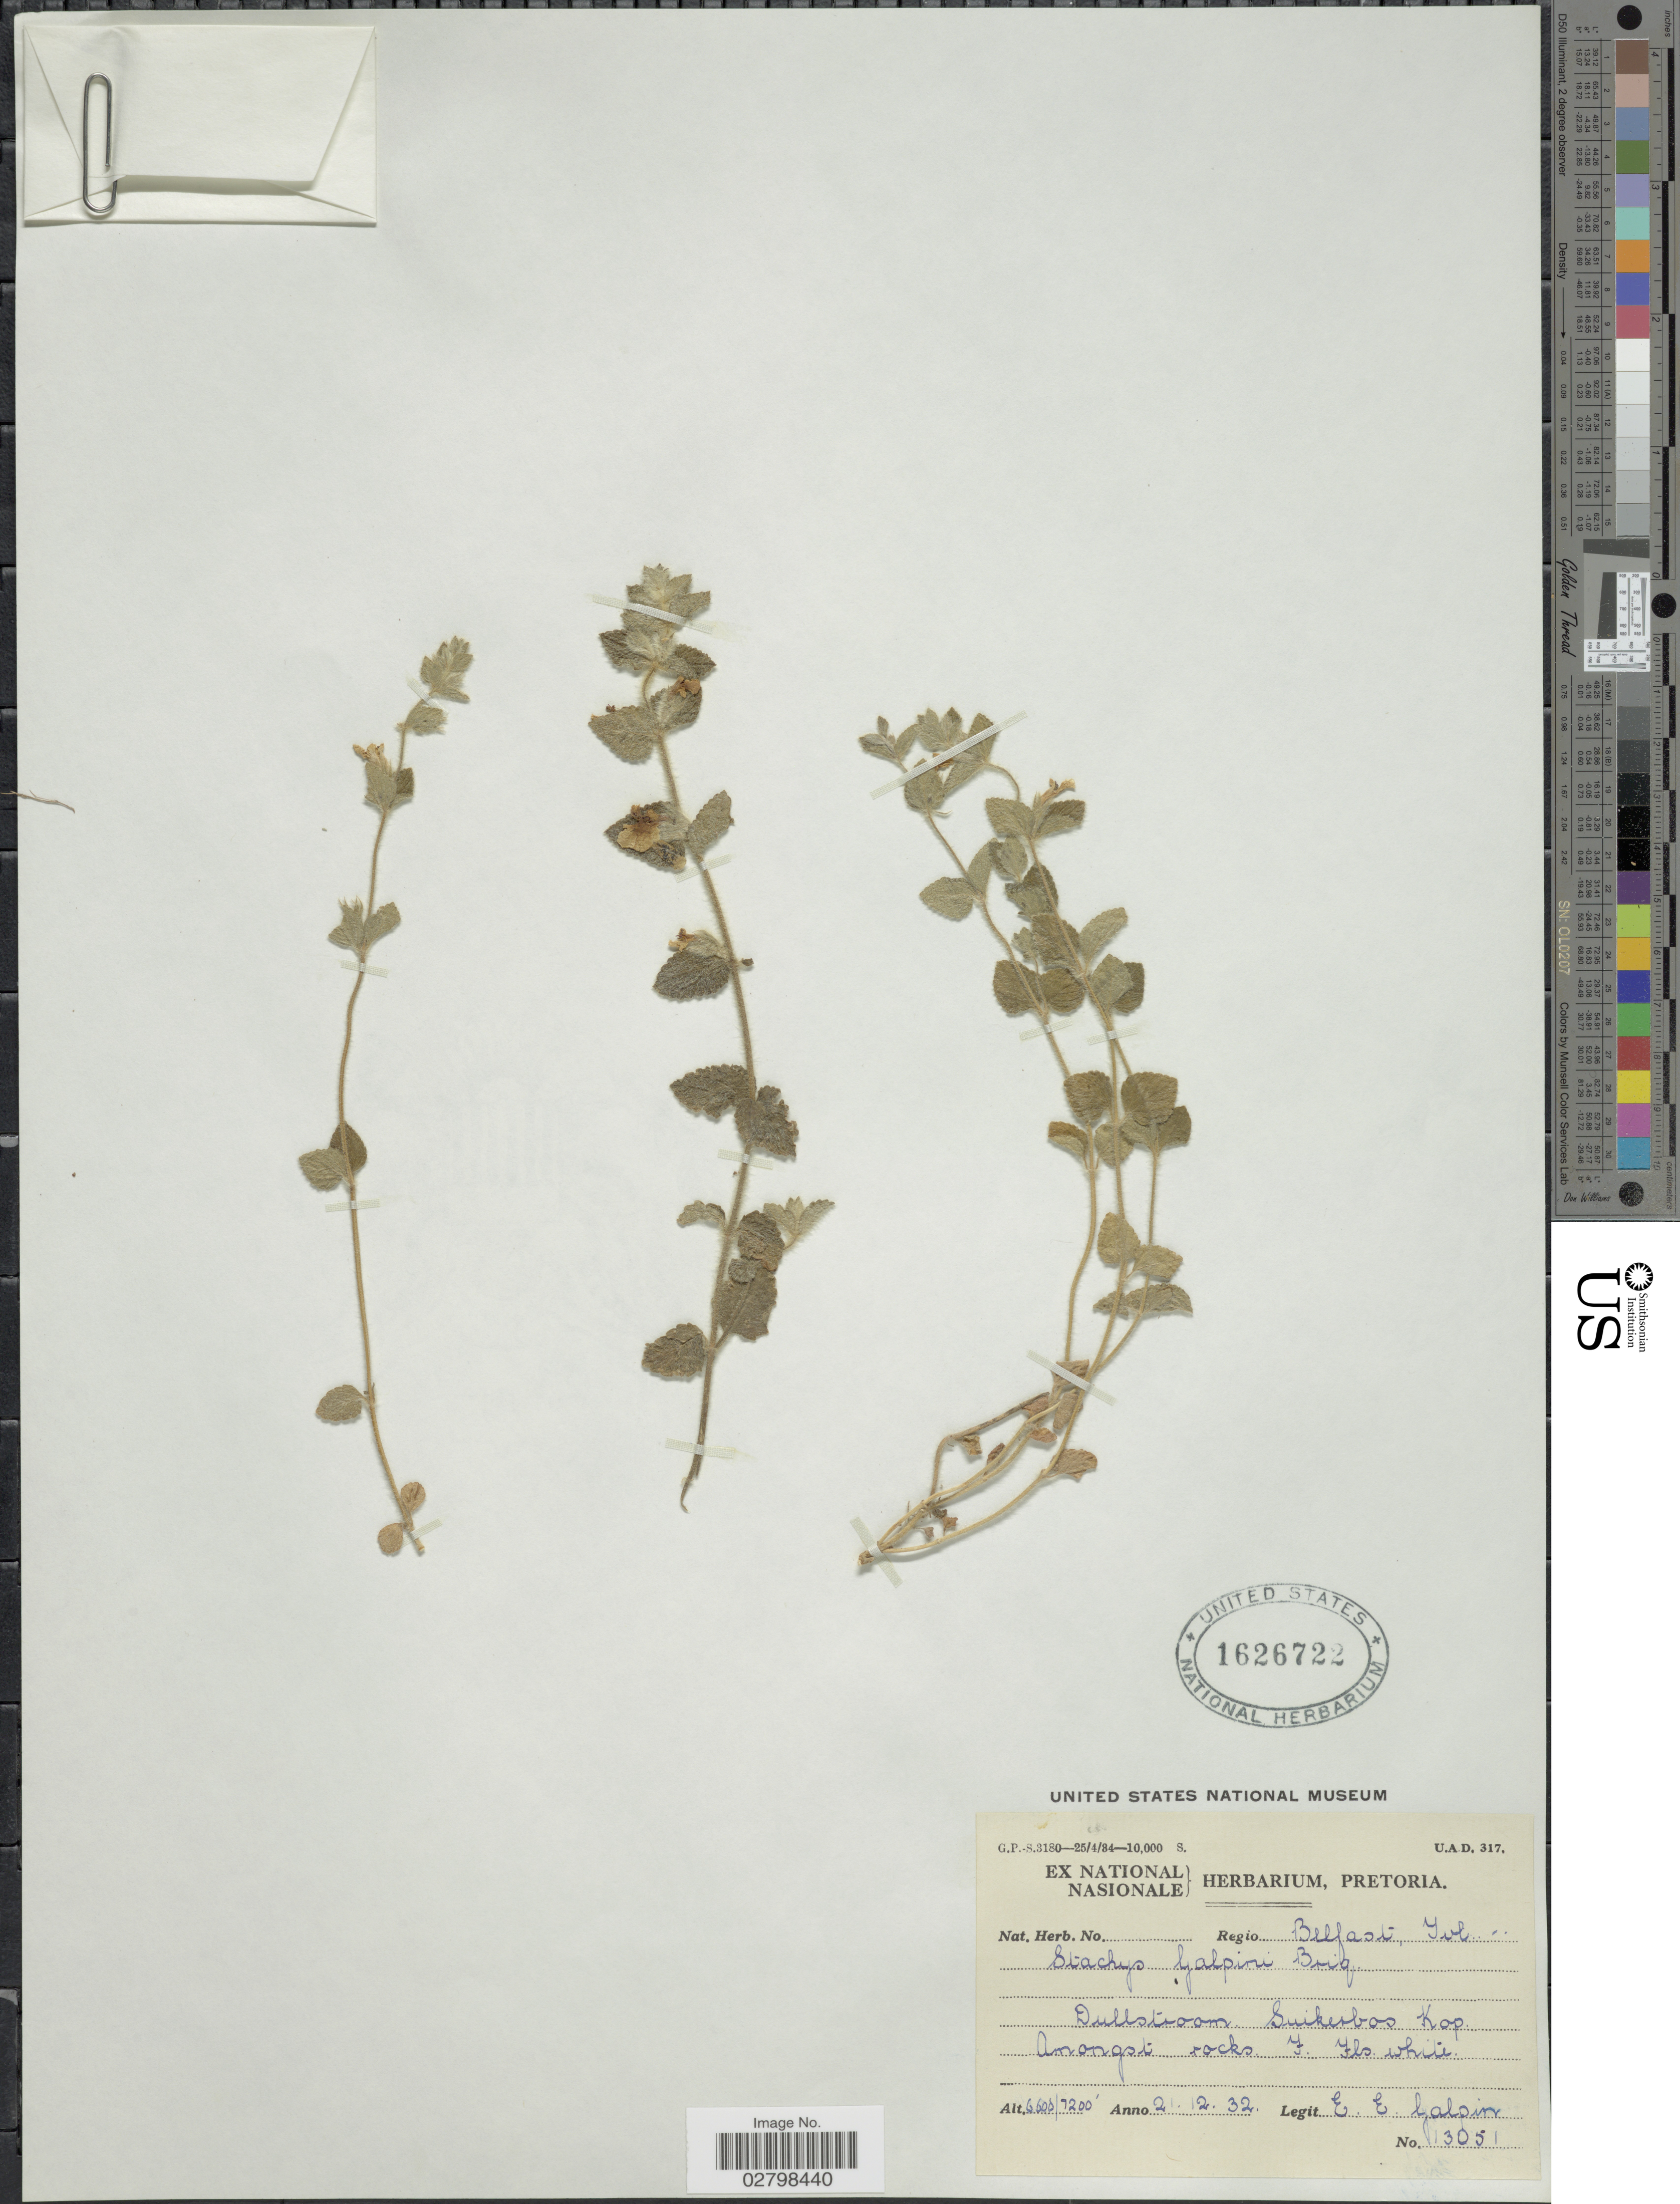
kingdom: Plantae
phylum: Tracheophyta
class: Magnoliopsida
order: Lamiales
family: Lamiaceae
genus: Stachys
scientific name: Stachys galpinii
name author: Briq.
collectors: E. Galpin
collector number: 13051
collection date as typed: Transcribed d/m/y: 21/12/32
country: South Africa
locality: Regio Belfast, Tvl. Dullstroom. Suikerbos Kop.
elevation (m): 2012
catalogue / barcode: US 1626722